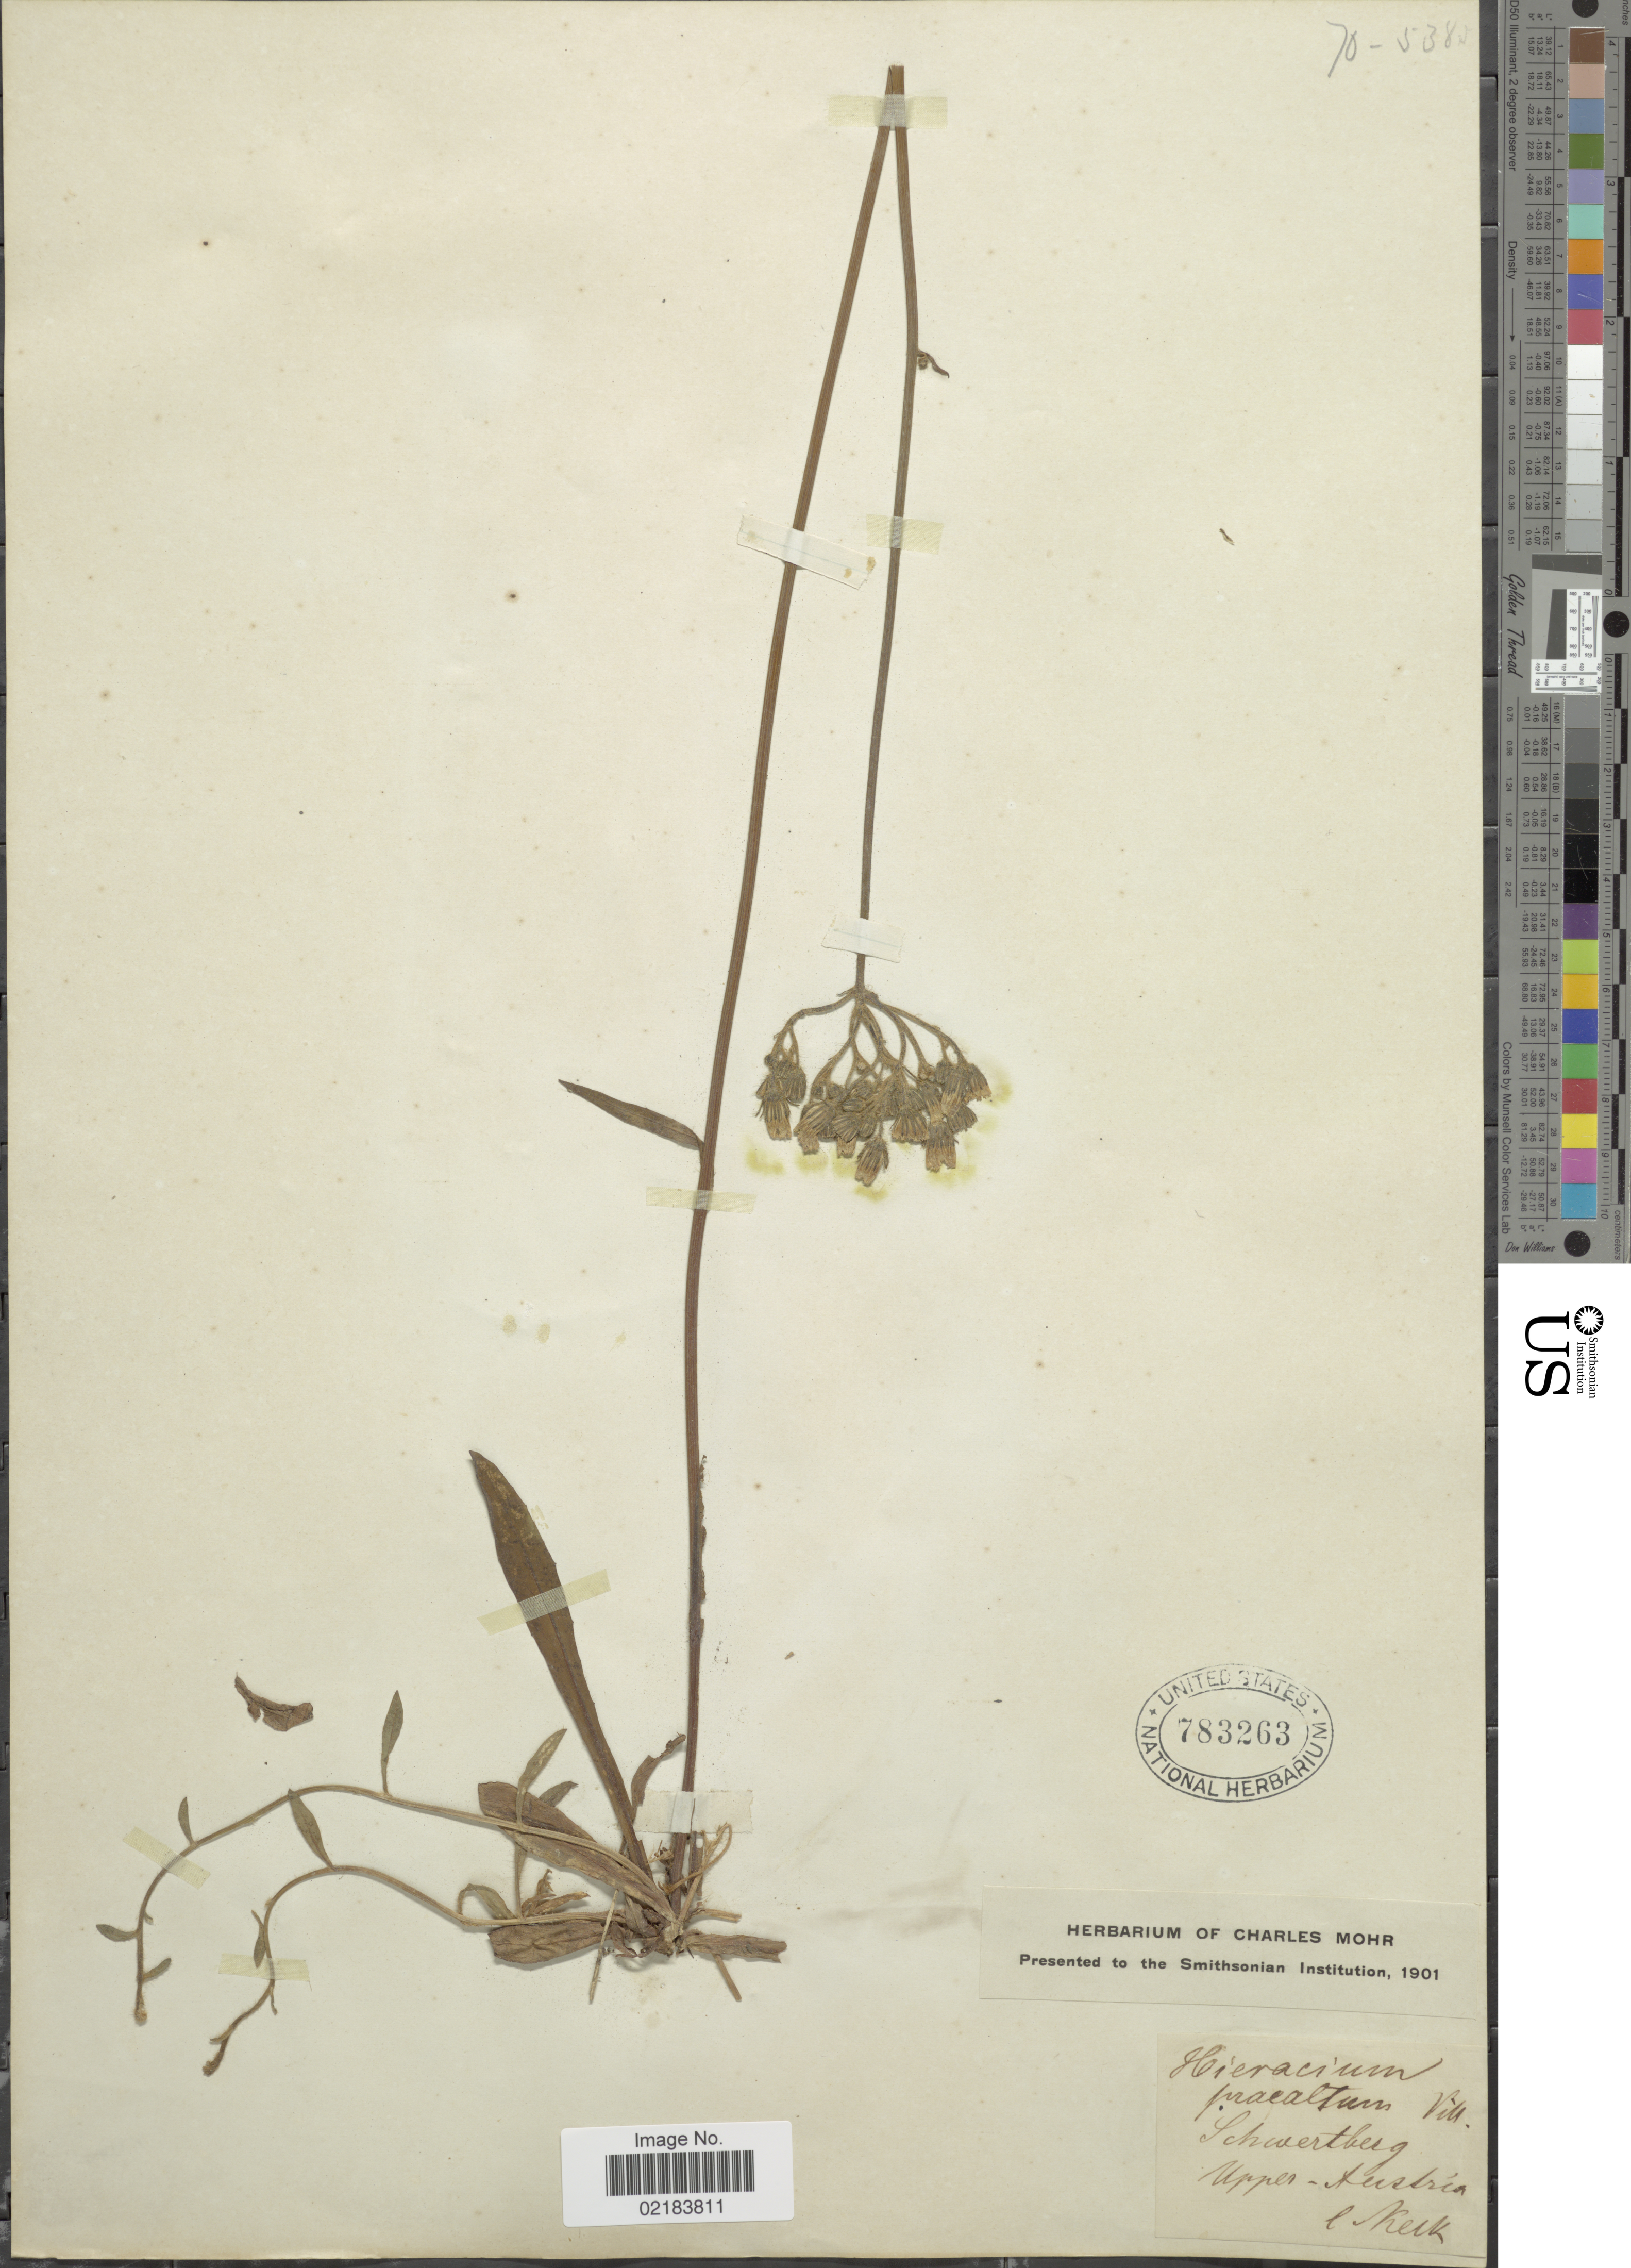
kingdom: Plantae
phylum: Tracheophyta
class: Magnoliopsida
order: Asterales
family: Asteraceae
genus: Pilosella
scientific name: Pilosella piloselloides subsp. praealta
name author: (Gochnat) S. Bräut. & Greuter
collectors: C. Keck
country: Austria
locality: Schwertberg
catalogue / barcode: US 783263